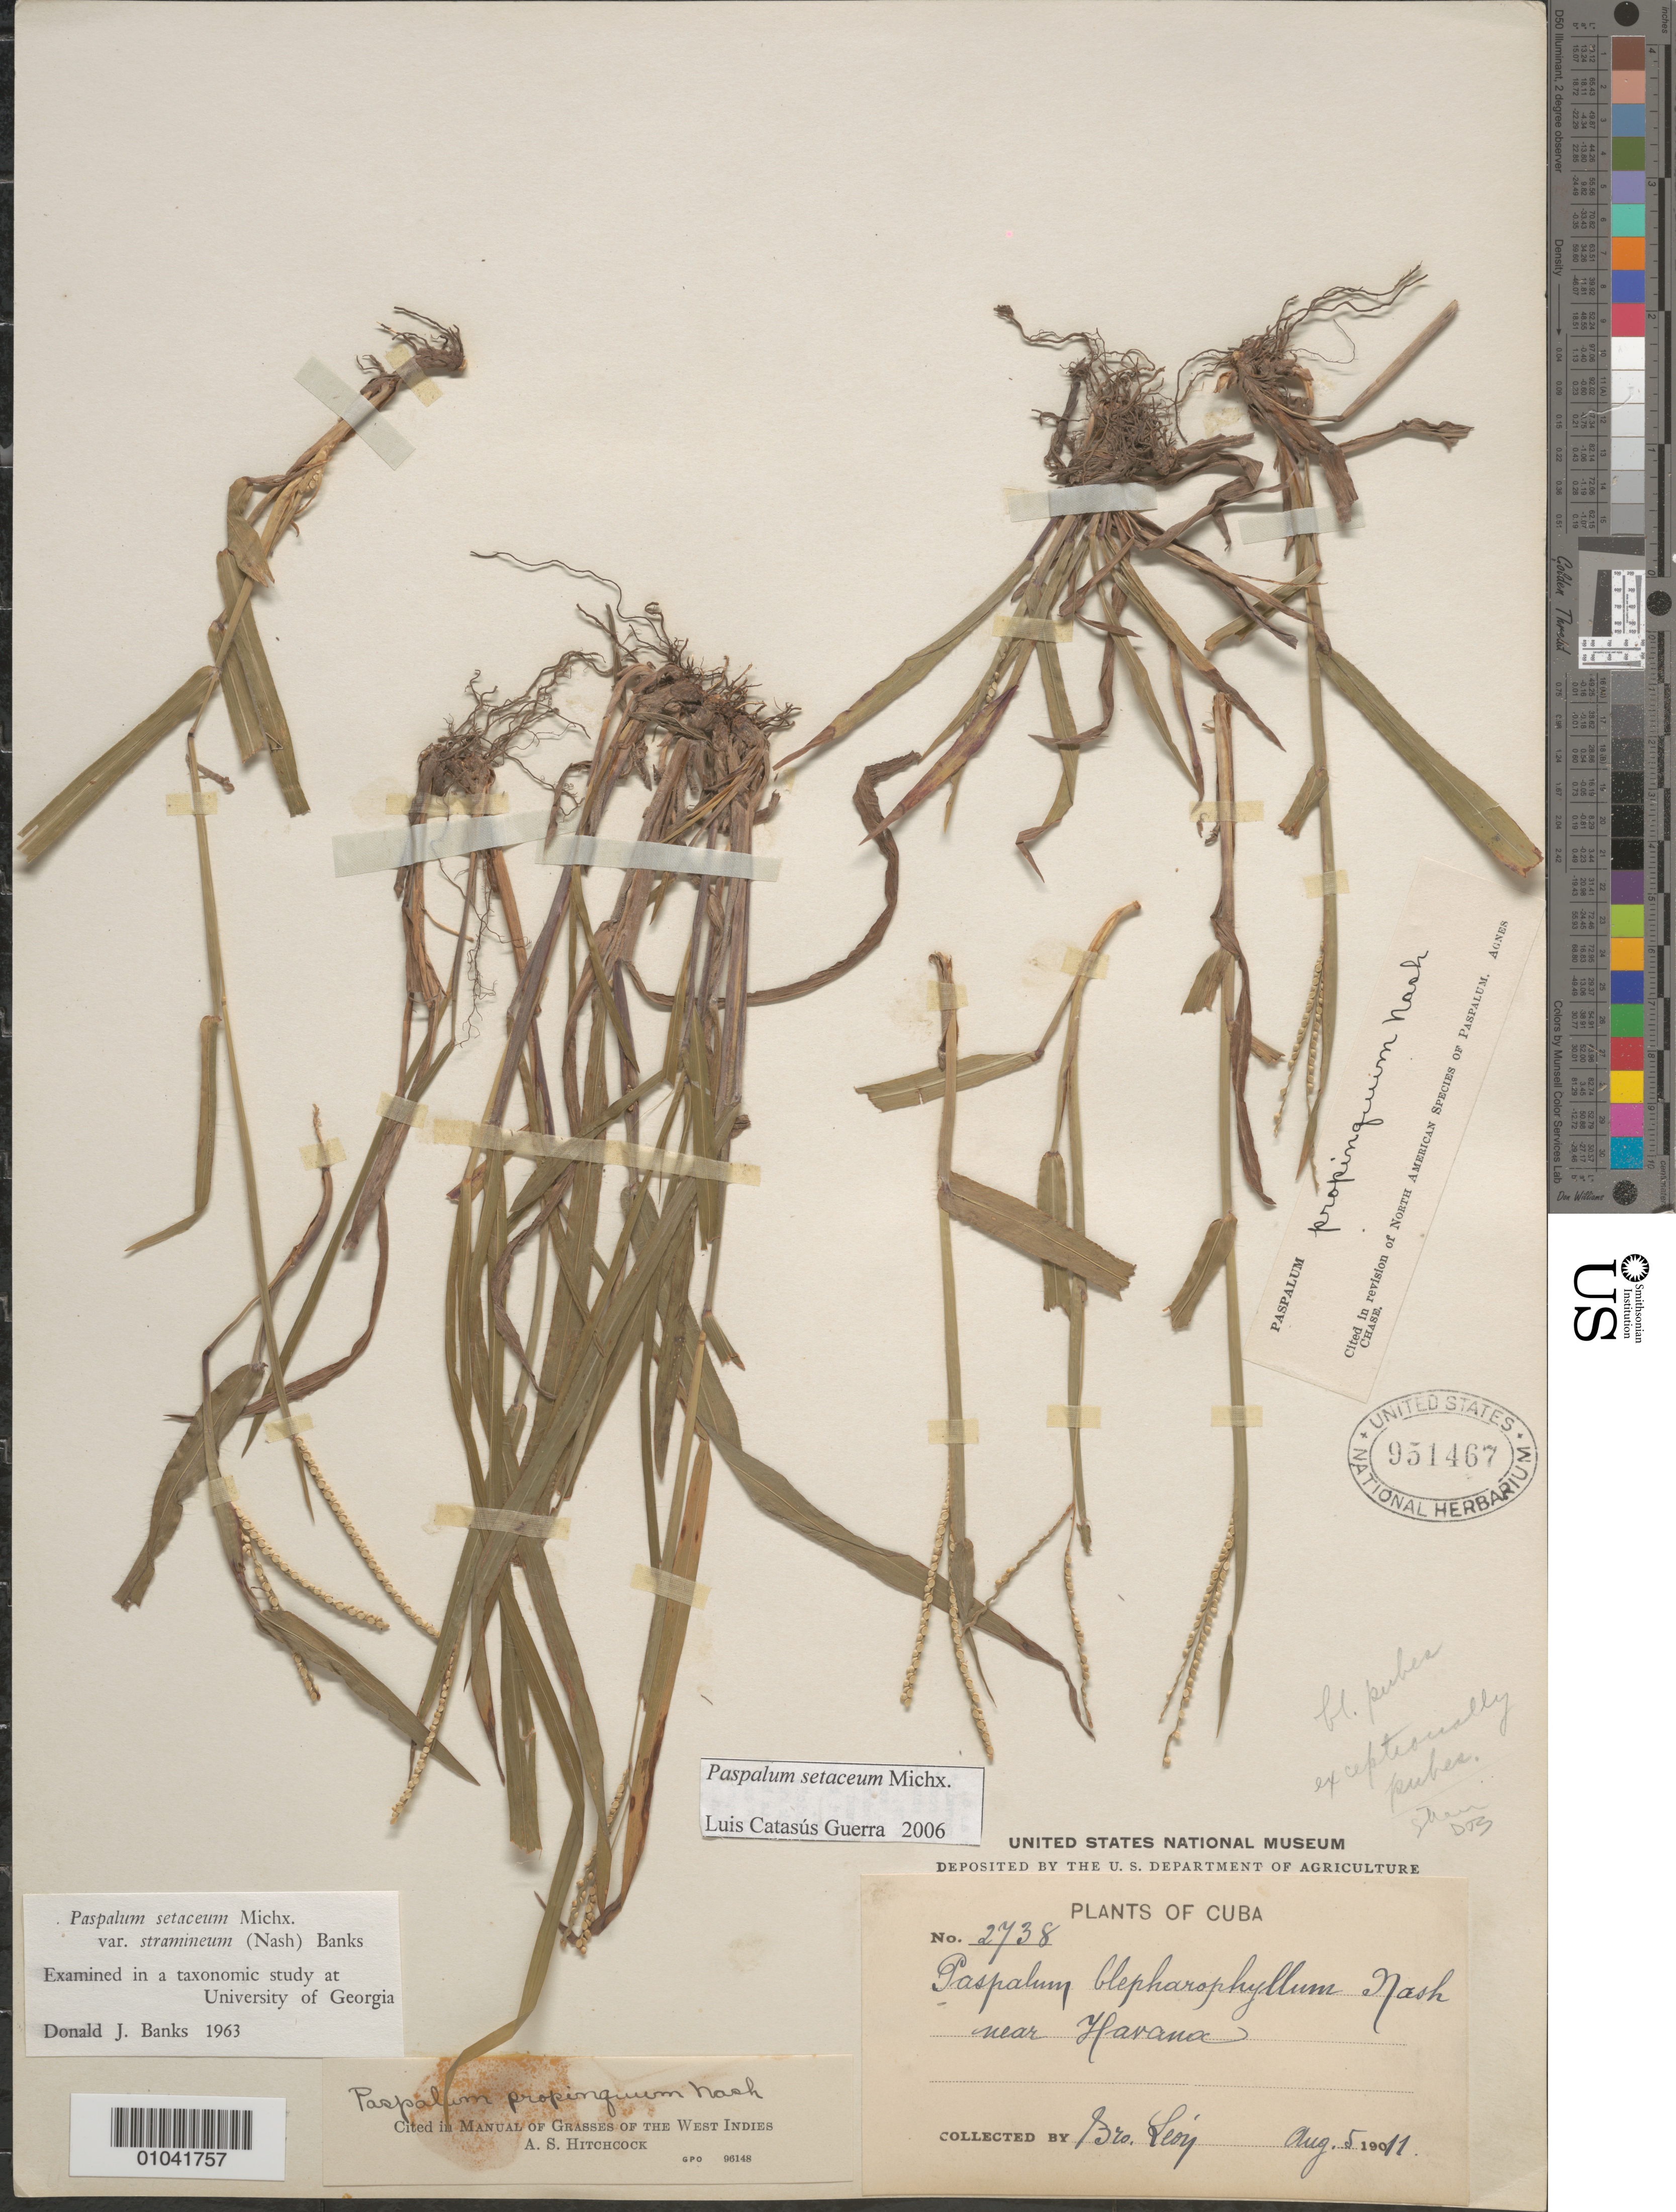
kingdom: Plantae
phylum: Tracheophyta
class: Liliopsida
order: Poales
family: Poaceae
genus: Paspalum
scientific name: Paspalum setaceum var. stramineum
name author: (Nash) D.J. Banks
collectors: Bro. León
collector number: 2738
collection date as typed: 05 Aug 1911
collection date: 1911-08-05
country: Cuba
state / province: La Habana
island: Cuba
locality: Near Havana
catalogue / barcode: US 951467